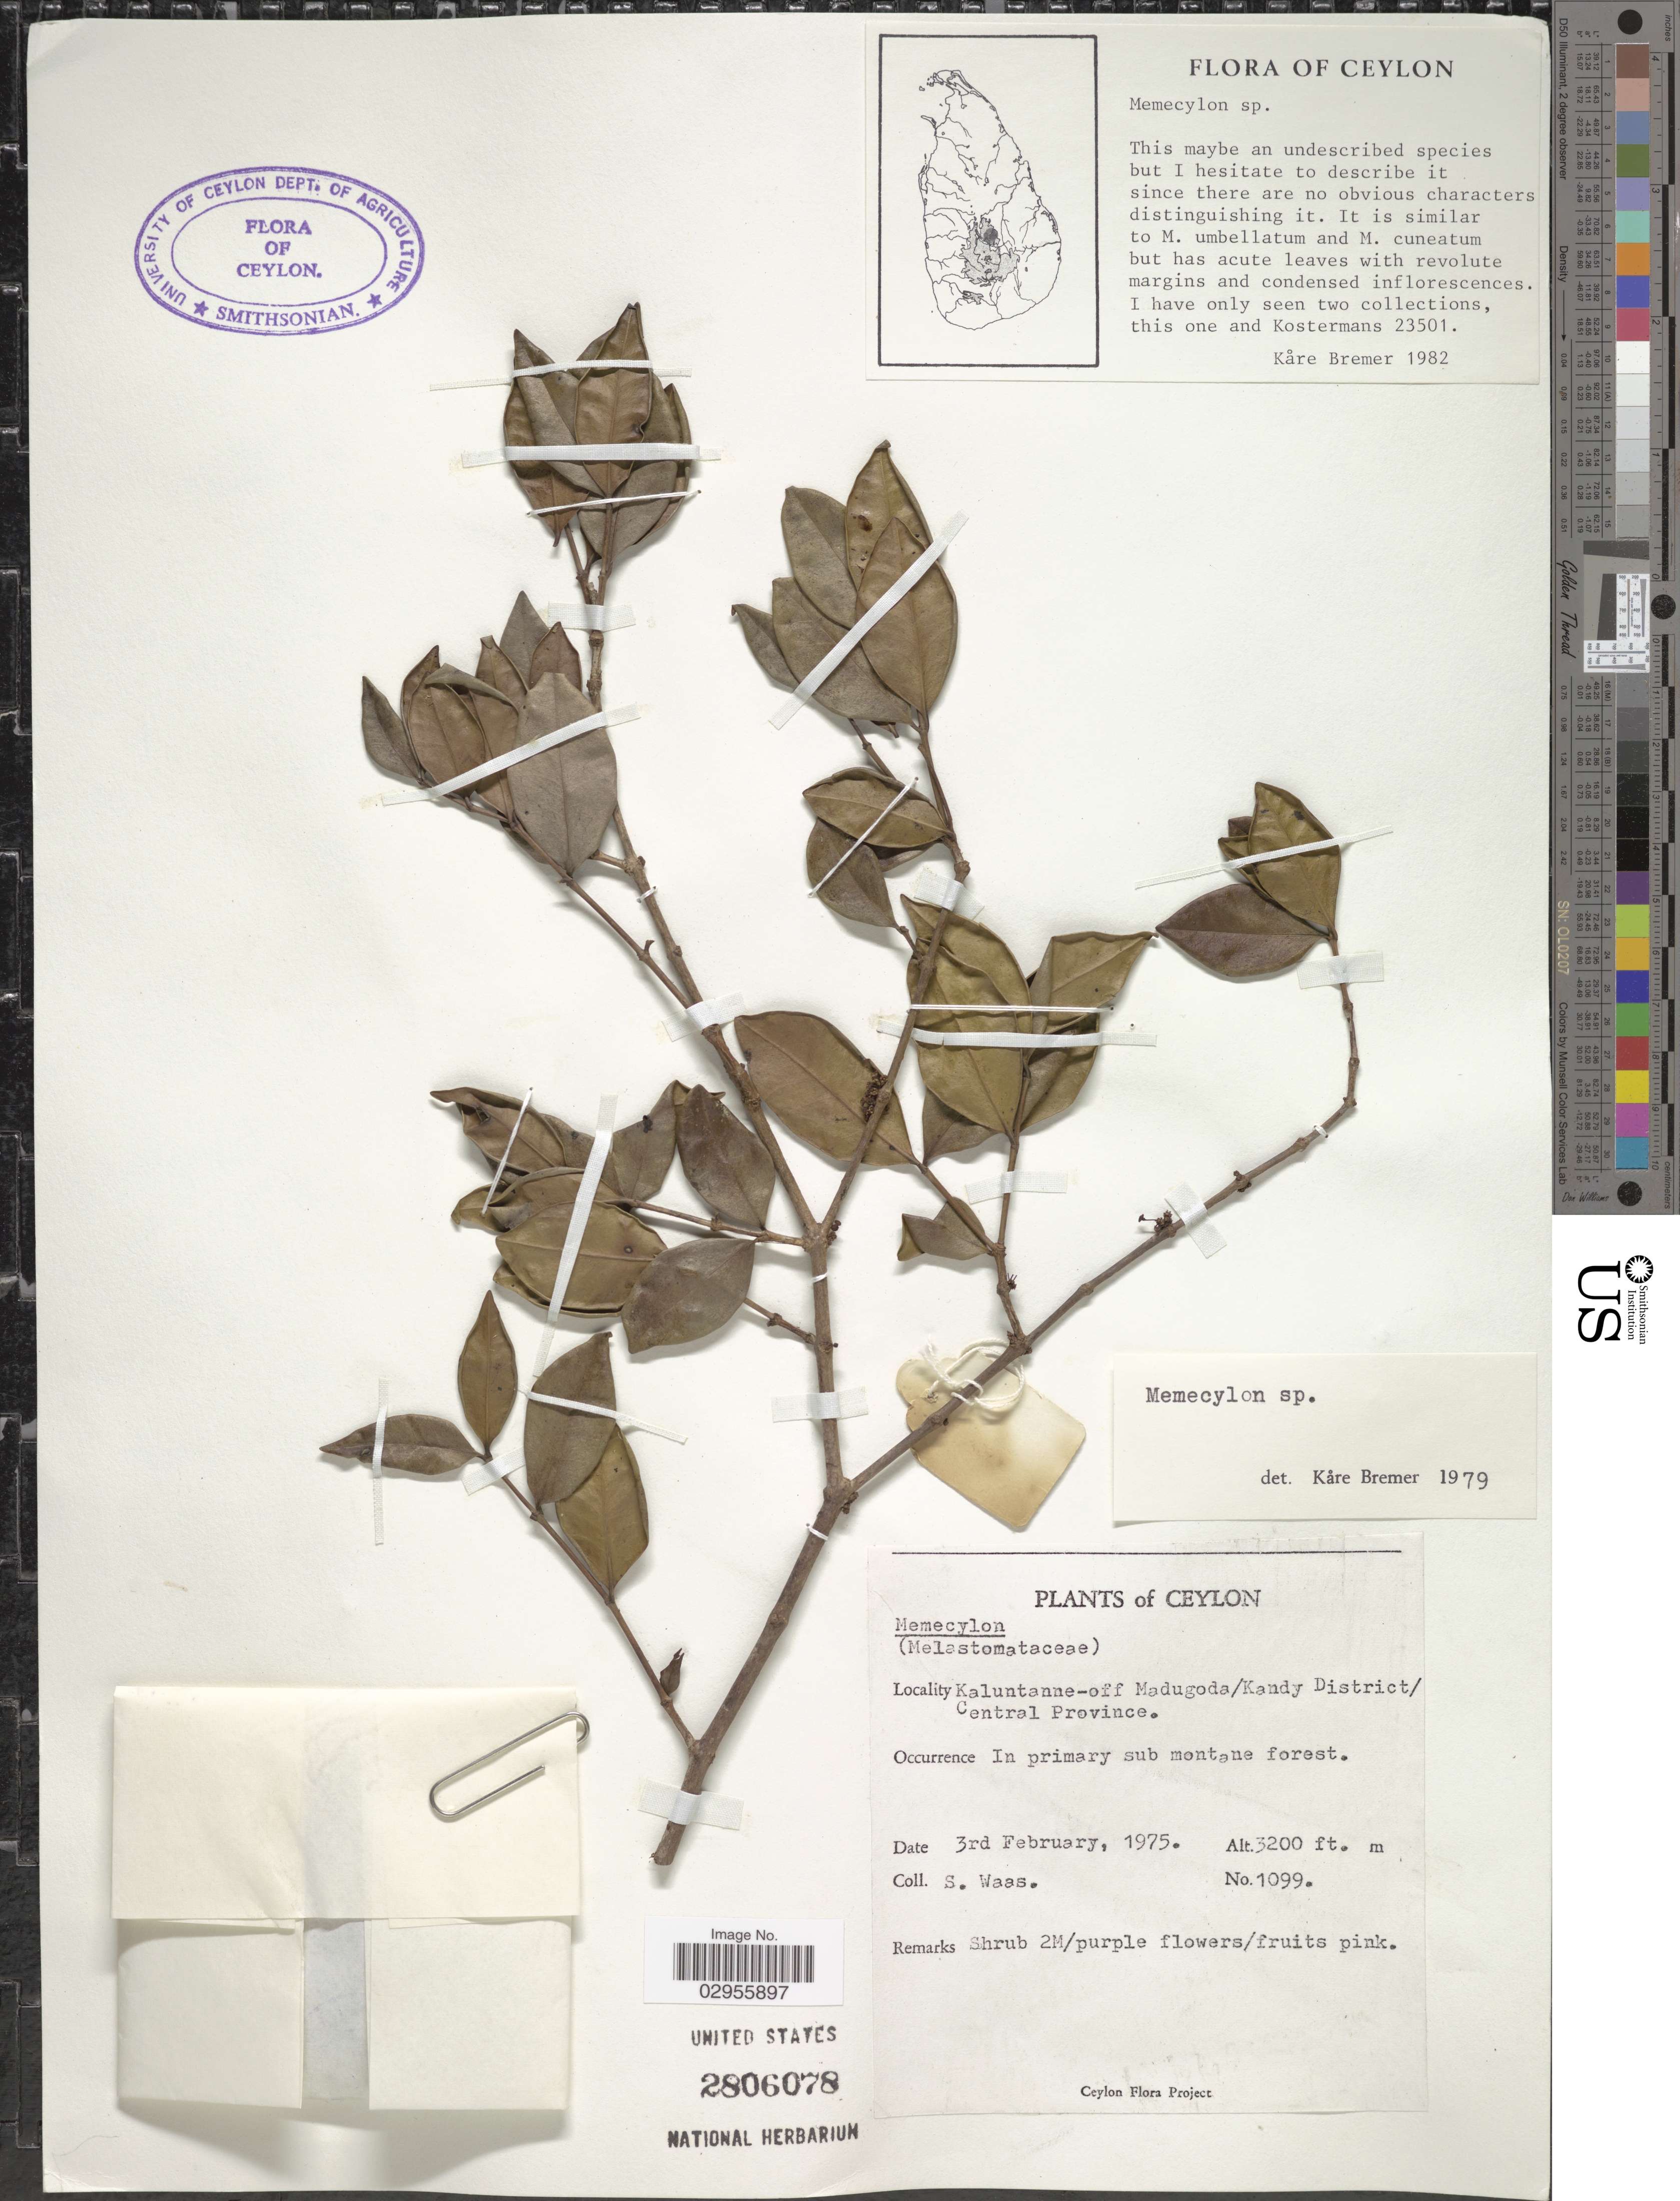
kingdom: Plantae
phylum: Tracheophyta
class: Magnoliopsida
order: Myrtales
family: Melastomataceae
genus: Memecylon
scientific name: Memecylon sp.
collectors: S. Waas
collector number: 1099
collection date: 1975-02-03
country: Sri Lanka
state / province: Central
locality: Ceylon. Kaluntanne-off Madugoda/ Kandy District.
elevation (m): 975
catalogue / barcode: US 2806078